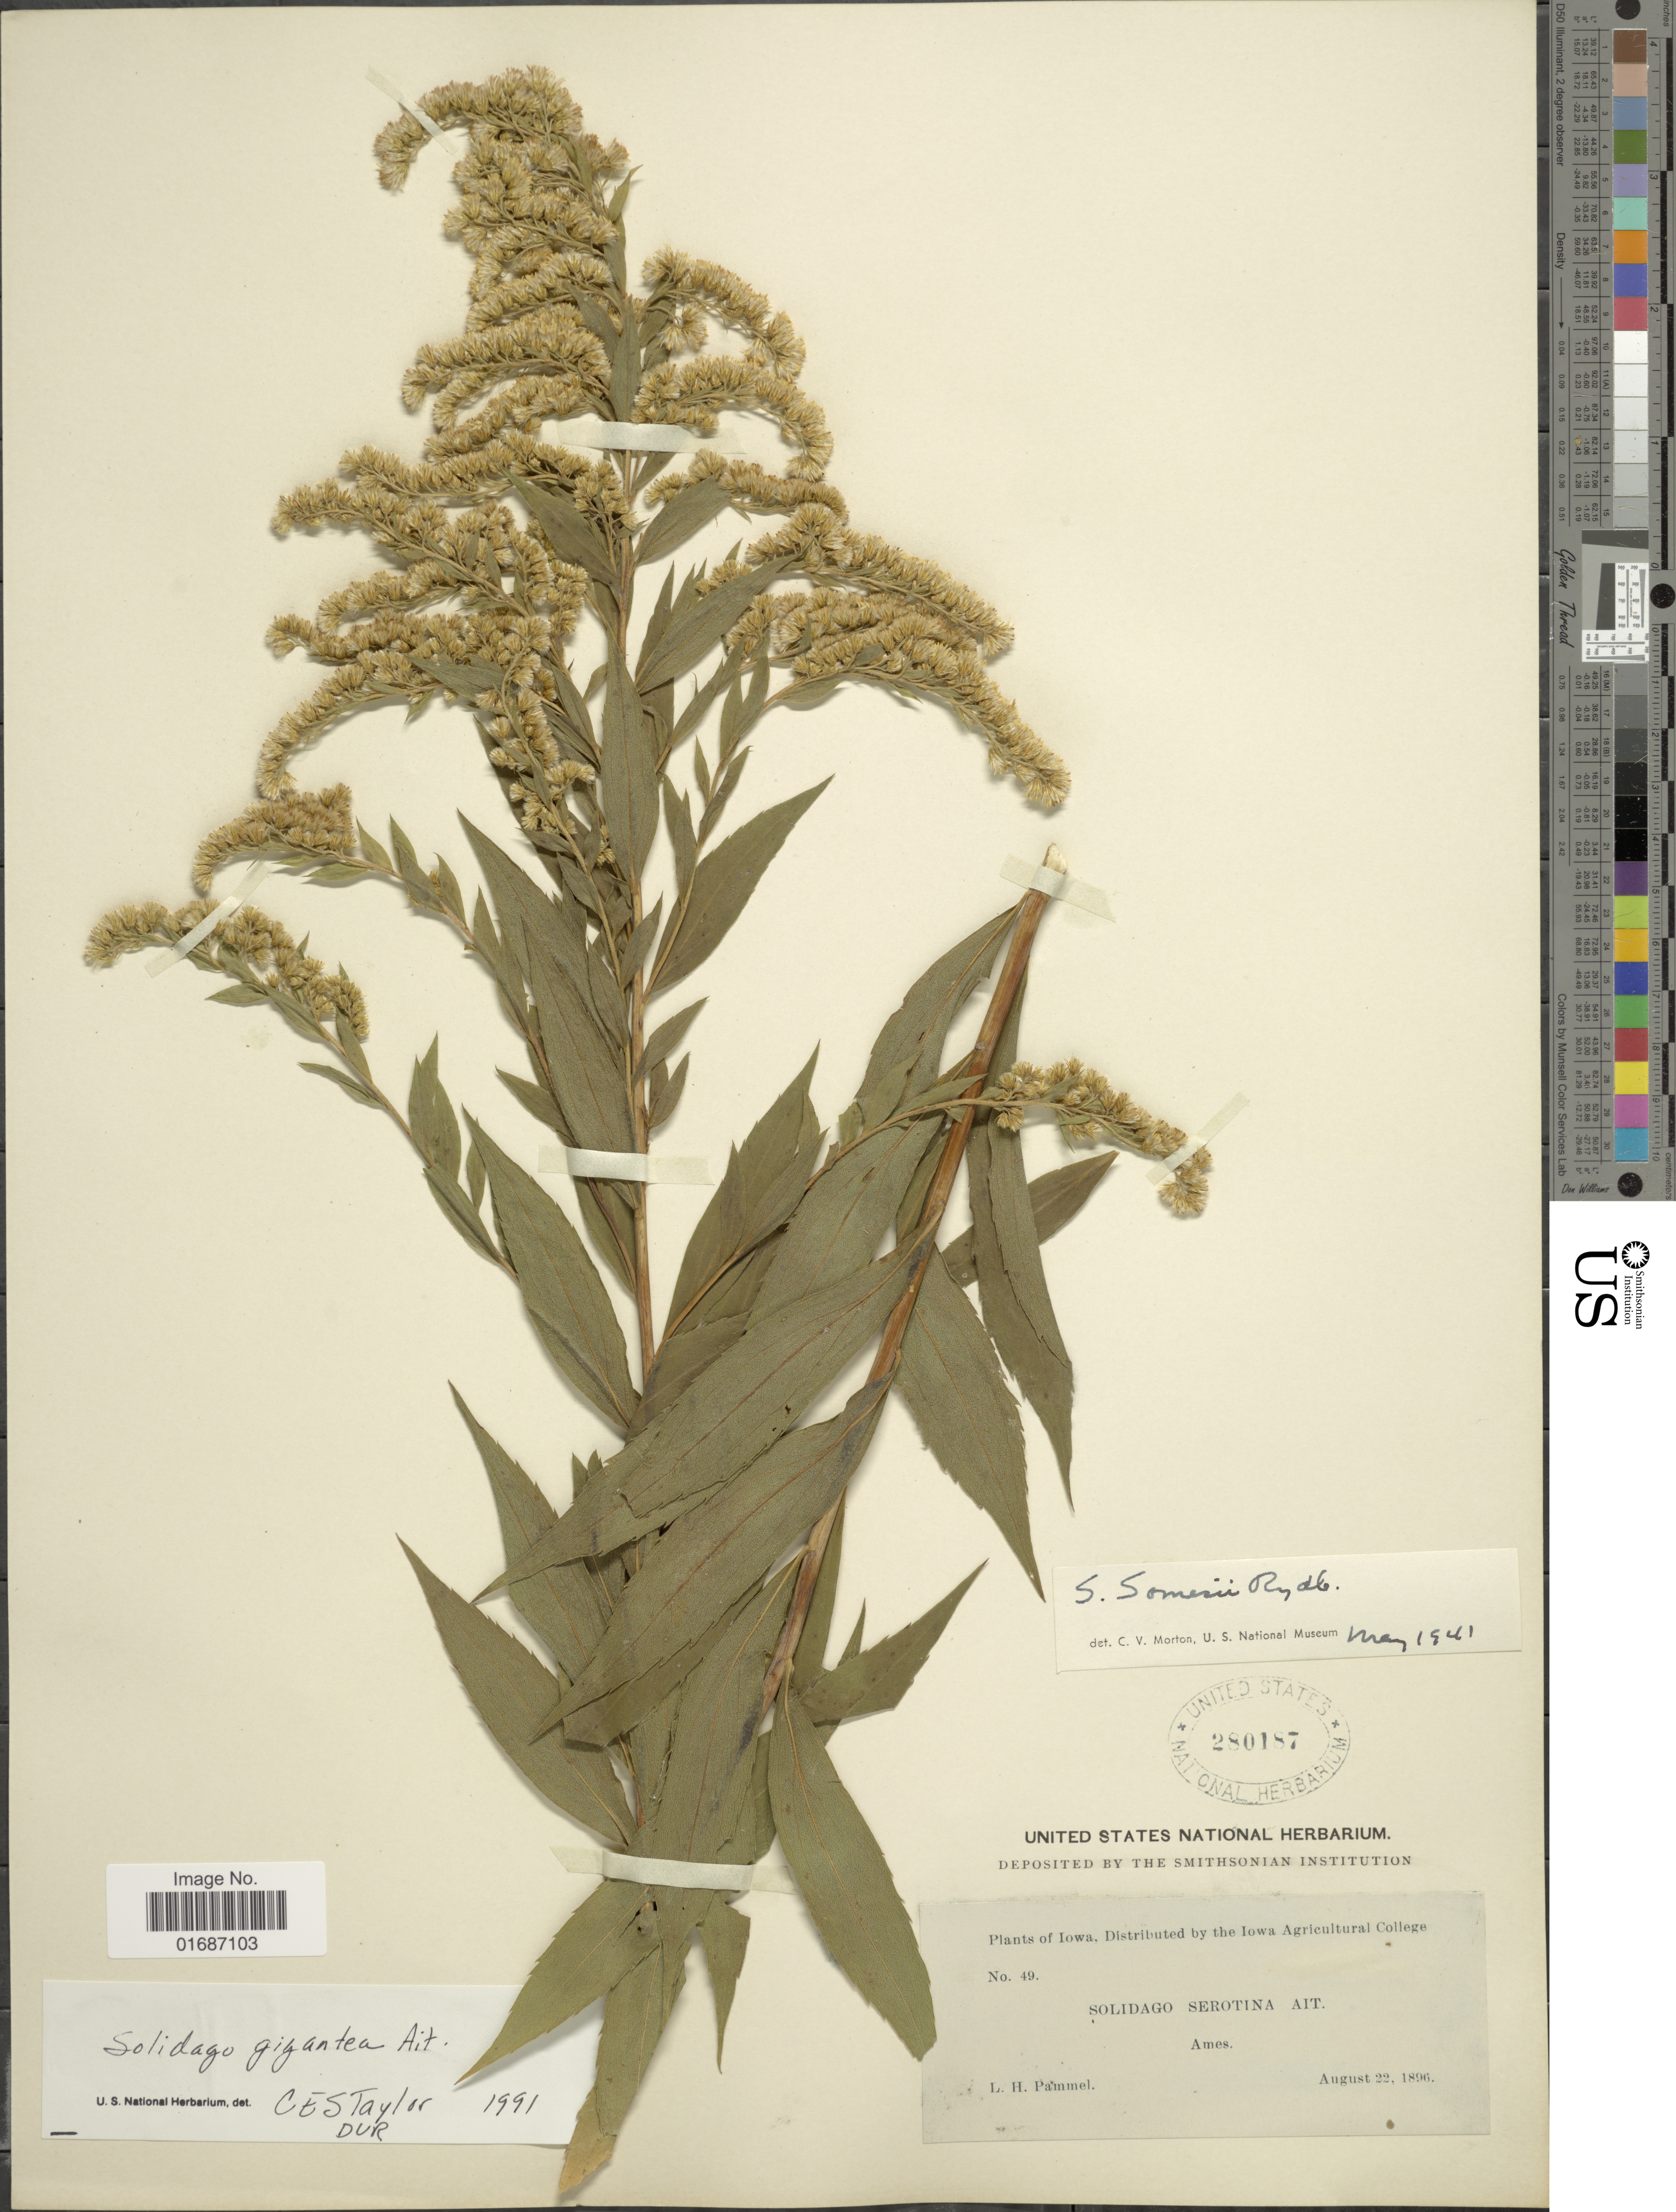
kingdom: Plantae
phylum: Tracheophyta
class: Magnoliopsida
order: Asterales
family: Asteraceae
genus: Solidago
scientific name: Solidago gigantea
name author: Aiton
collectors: L. Pammel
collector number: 49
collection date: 1896-08-22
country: United States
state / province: Iowa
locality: Ames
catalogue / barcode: US 280187